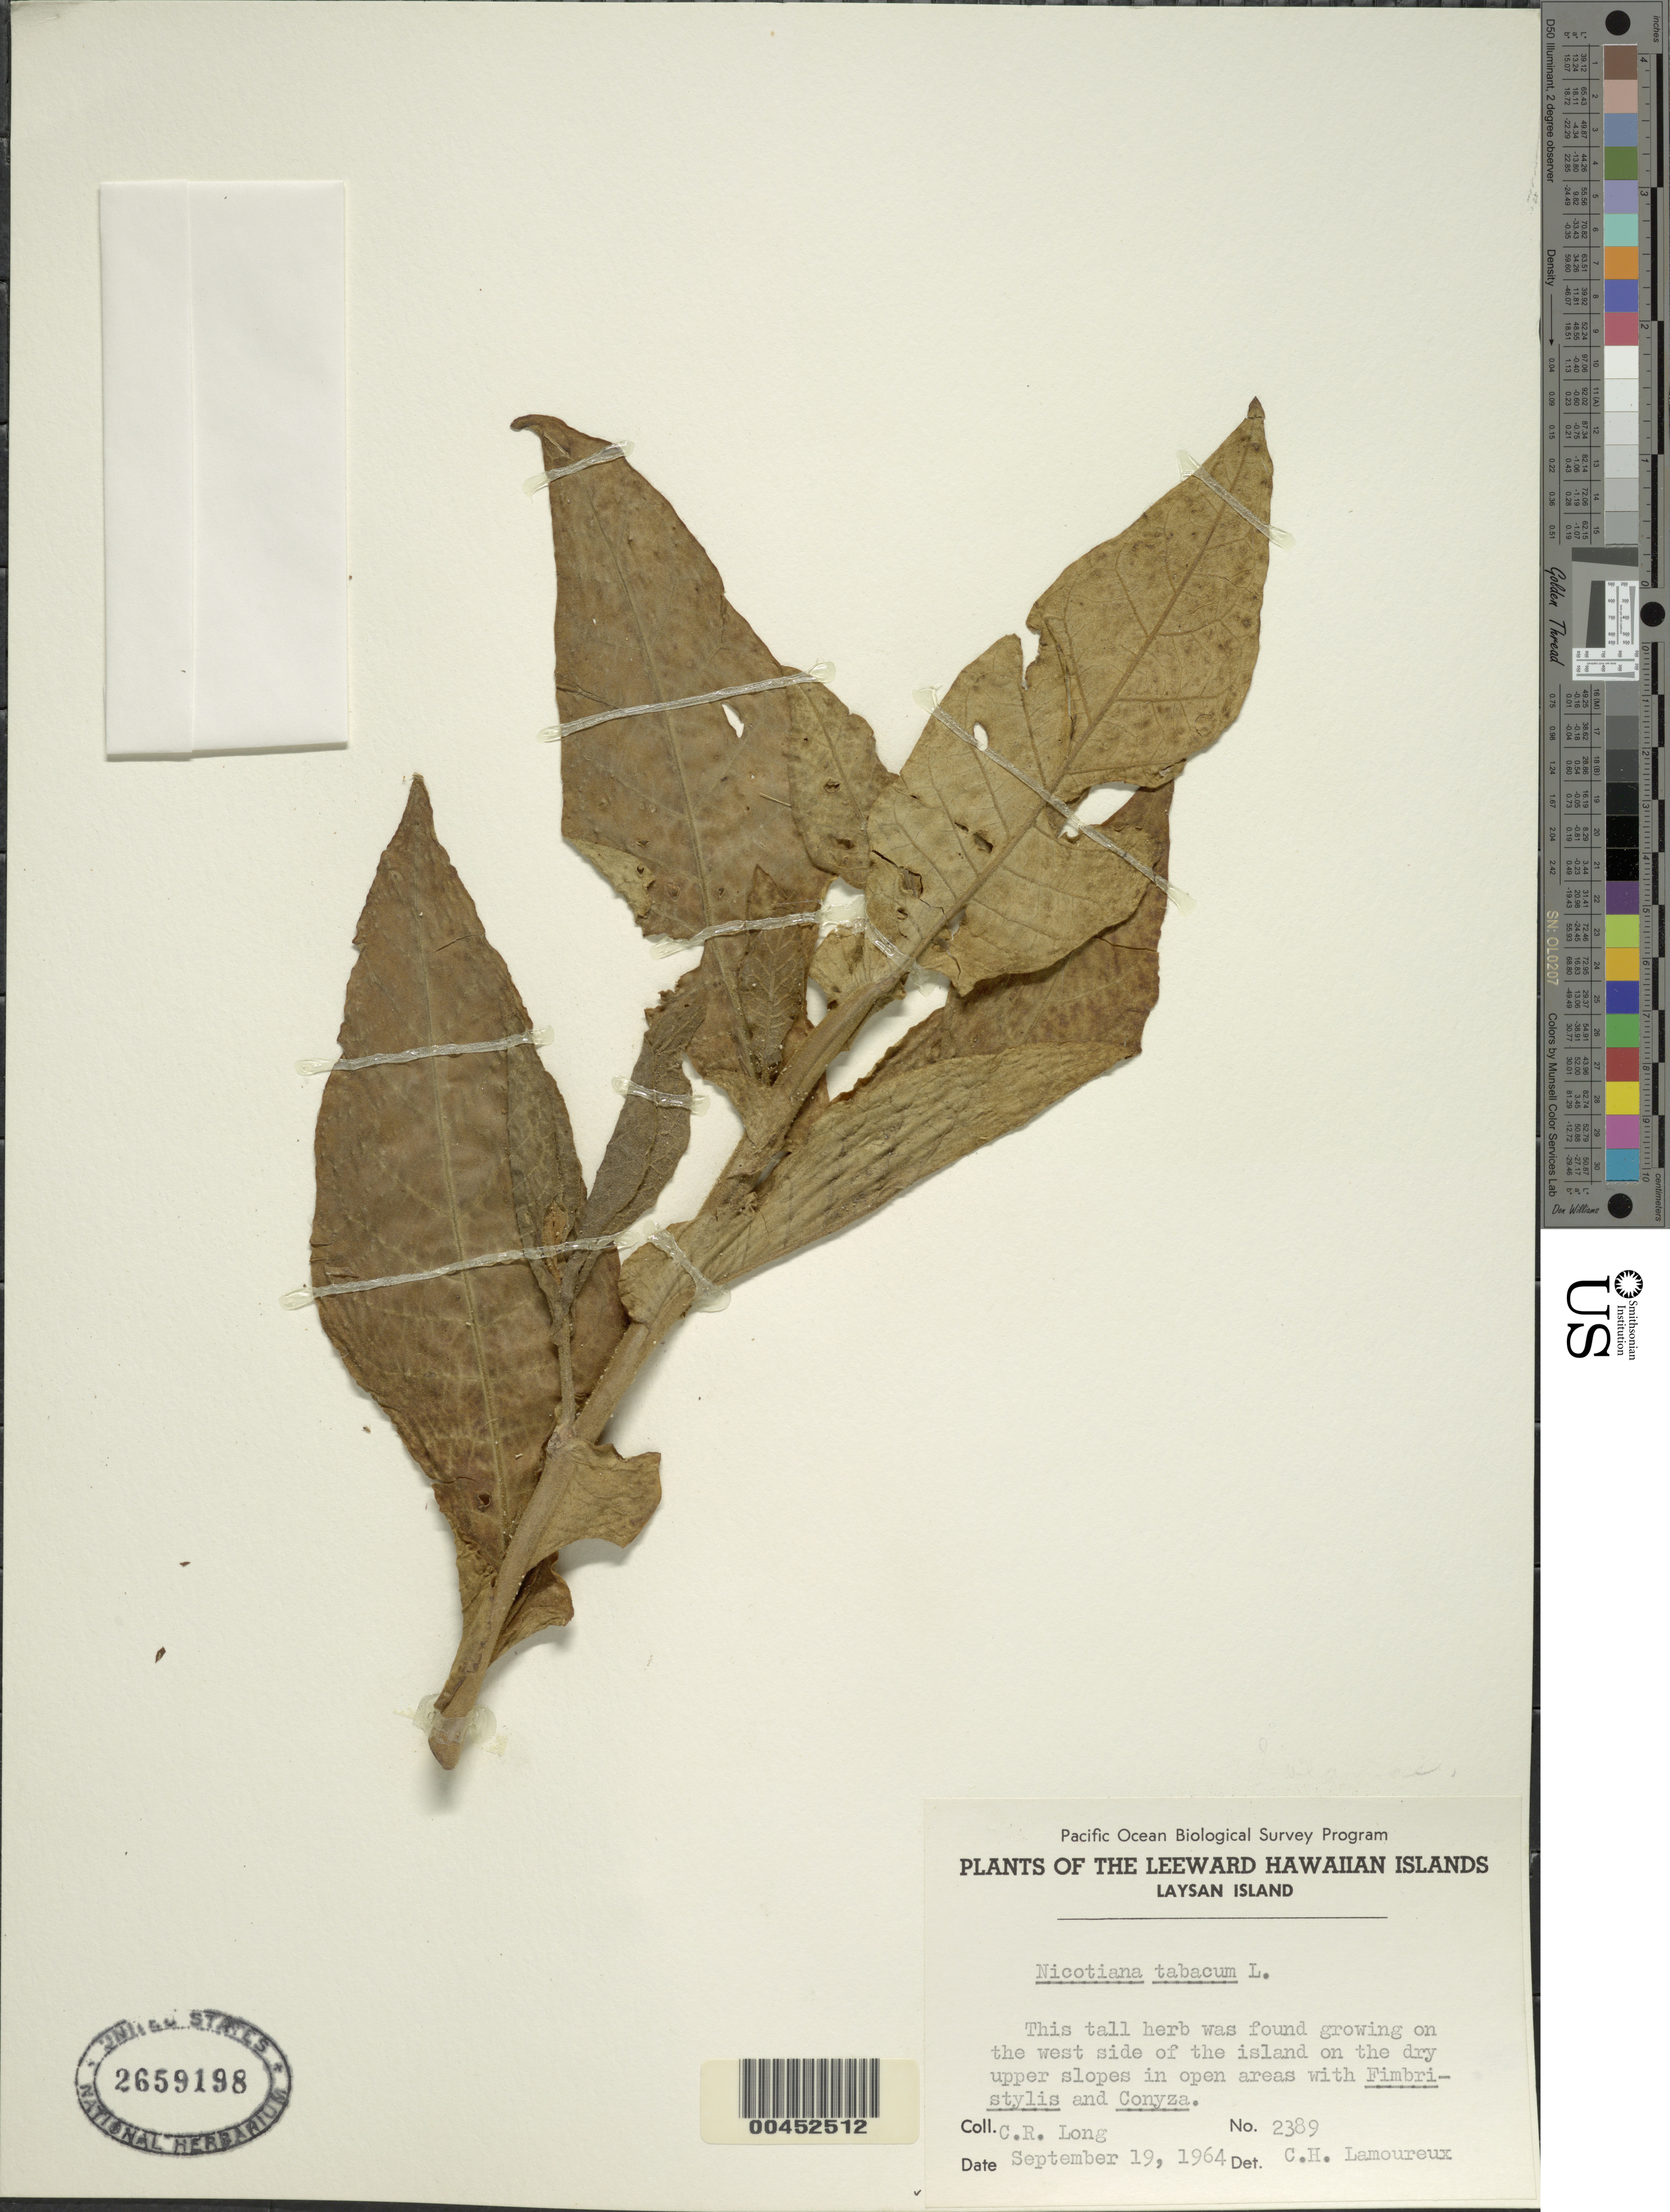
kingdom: Plantae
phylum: Tracheophyta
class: Magnoliopsida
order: Solanales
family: Solanaceae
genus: Nicotiana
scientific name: Nicotiana tabacum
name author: L.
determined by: Lamoureux, C. H.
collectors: C. Long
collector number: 2389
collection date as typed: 19 Sep 1964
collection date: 1964-09-19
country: United States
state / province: Hawaii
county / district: Honolulu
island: Laysan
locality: on the west side of the island on the upper slopes.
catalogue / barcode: US 2659198